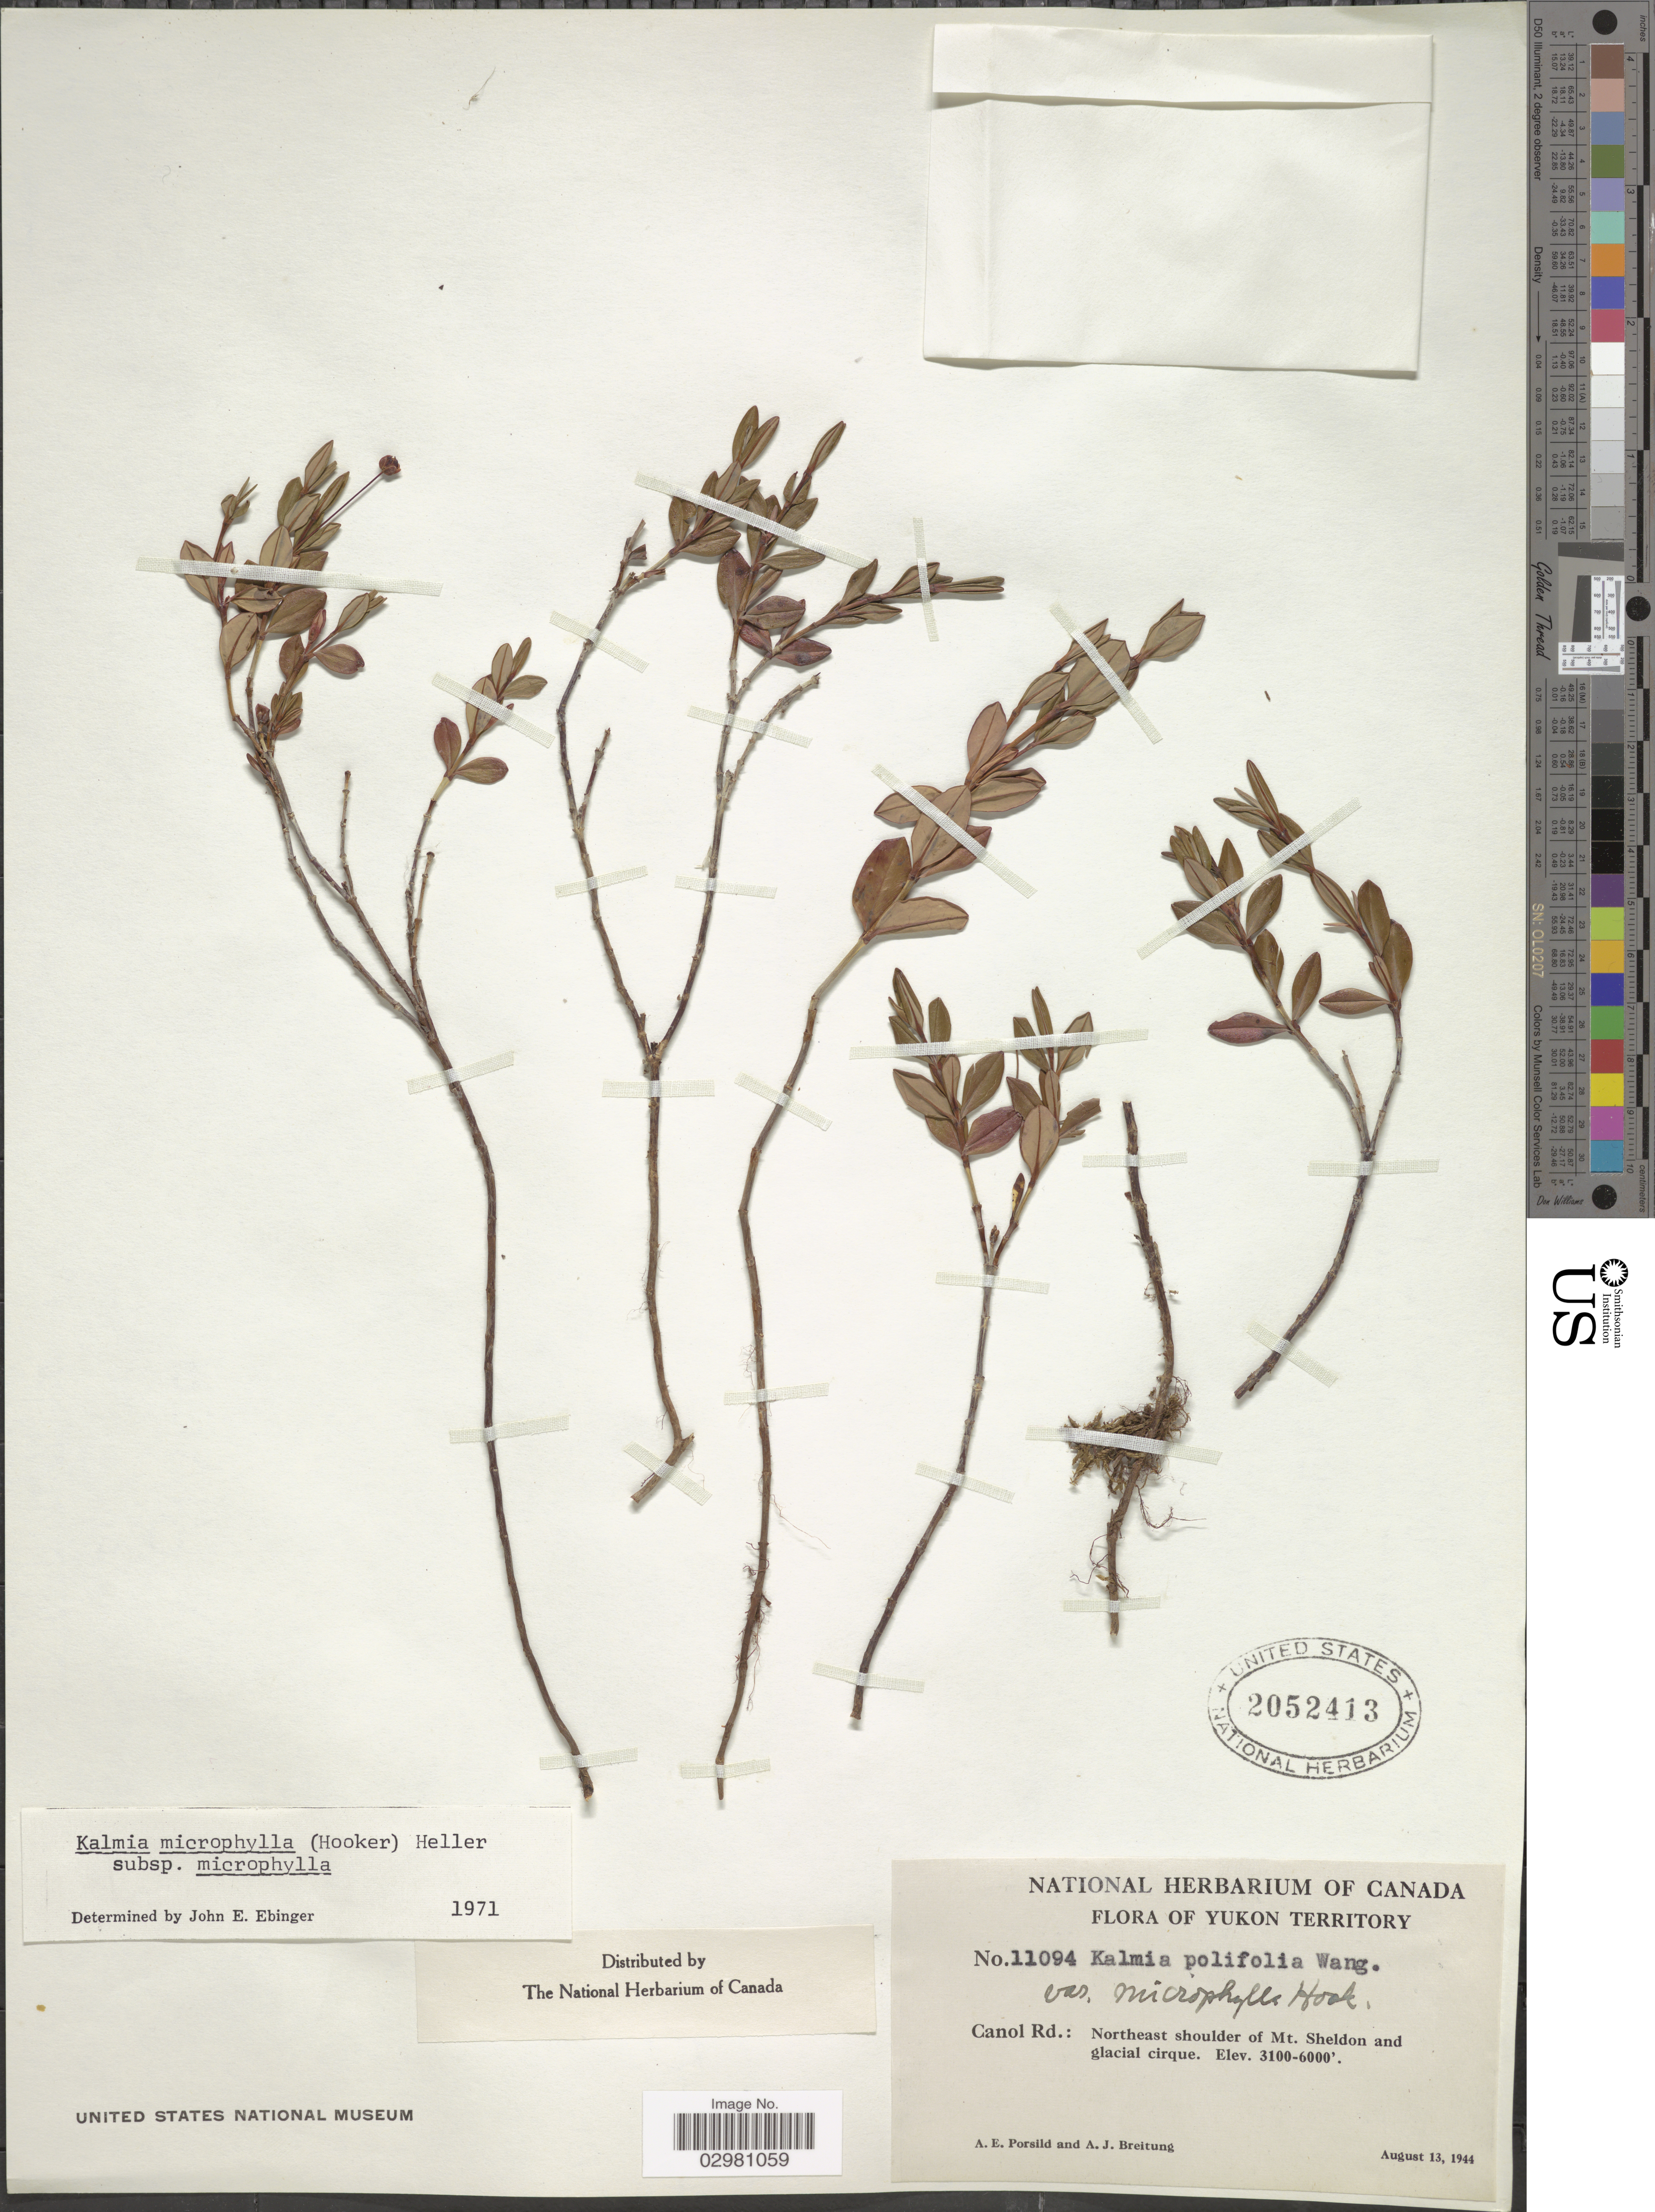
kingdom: Plantae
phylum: Tracheophyta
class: Magnoliopsida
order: Ericales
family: Ericaceae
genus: Kalmia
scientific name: Kalmia microphylla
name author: (Hook.) A. Heller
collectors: A. E. Porsild & A. Breitung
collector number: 11094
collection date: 1944-08-13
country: Canada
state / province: Yukon Territory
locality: Canol Rd.: Northeast shoulder of Mt. Sheldon and glacial cirque.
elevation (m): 945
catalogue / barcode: US 2052413